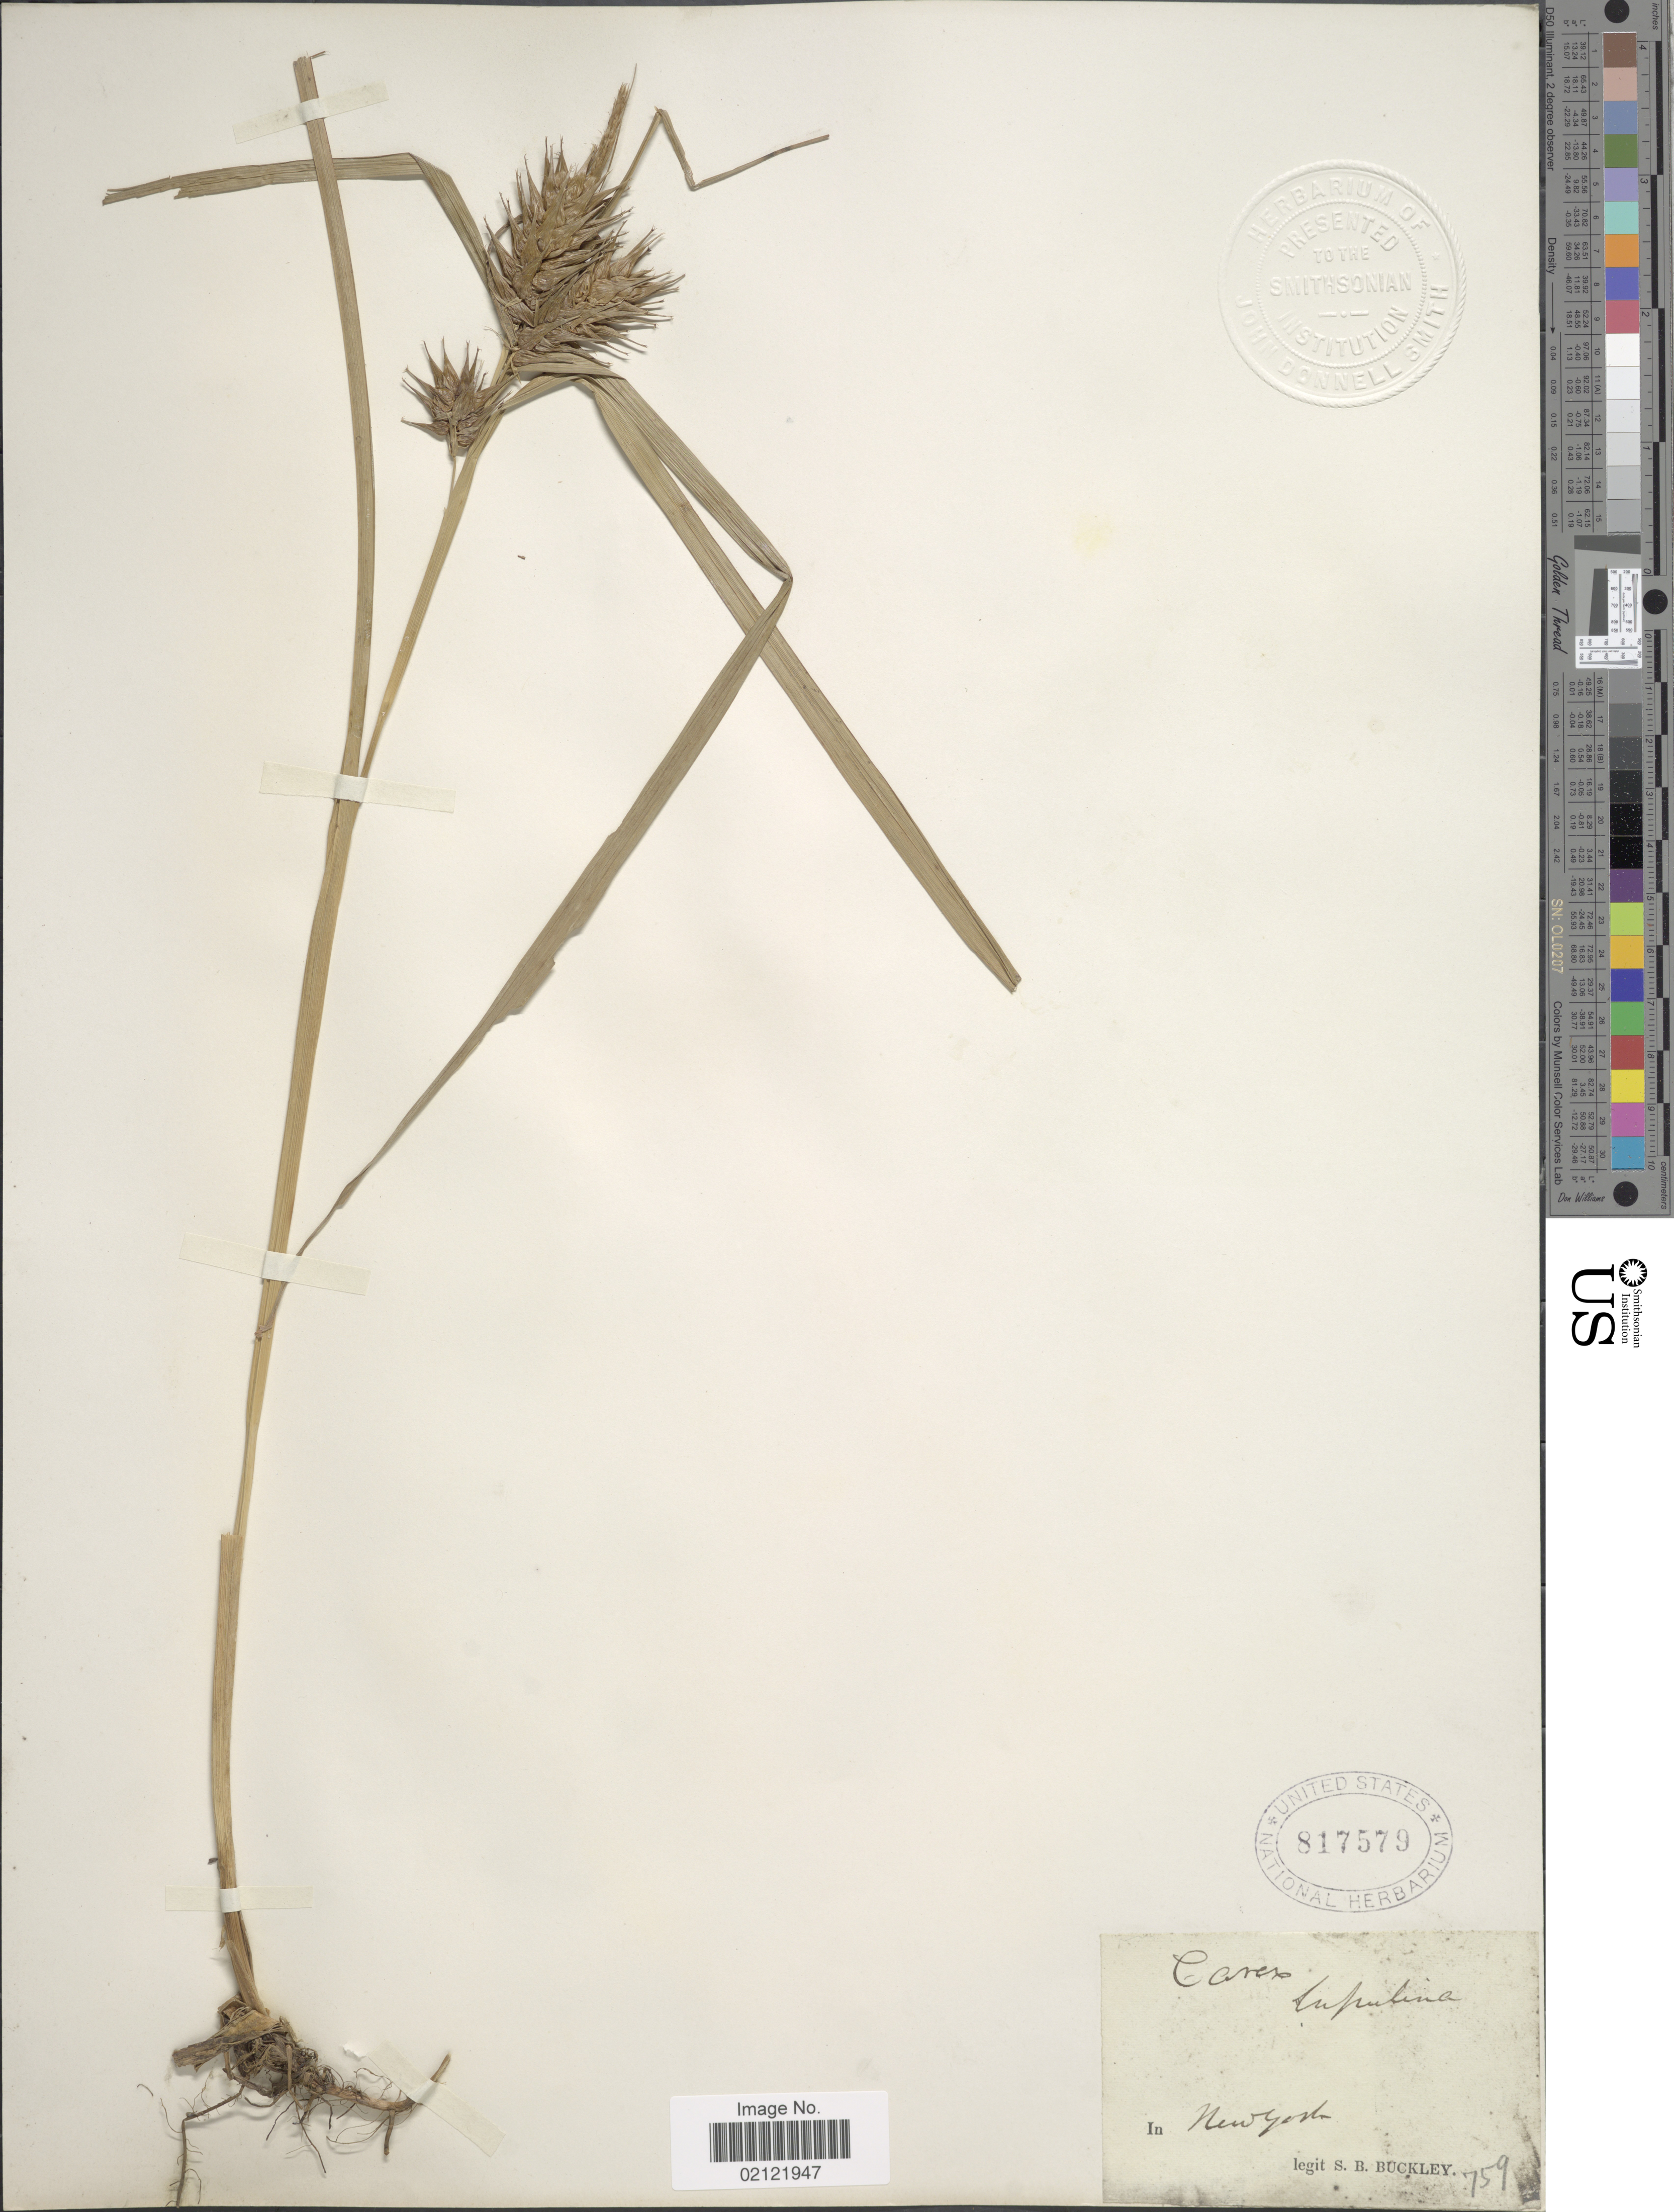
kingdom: Plantae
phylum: Tracheophyta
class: Liliopsida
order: Poales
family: Cyperaceae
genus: Carex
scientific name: Carex lupulina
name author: Muhl. ex Willd.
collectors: S. B. Buckley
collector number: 759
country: United States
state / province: New York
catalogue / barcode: US 817579